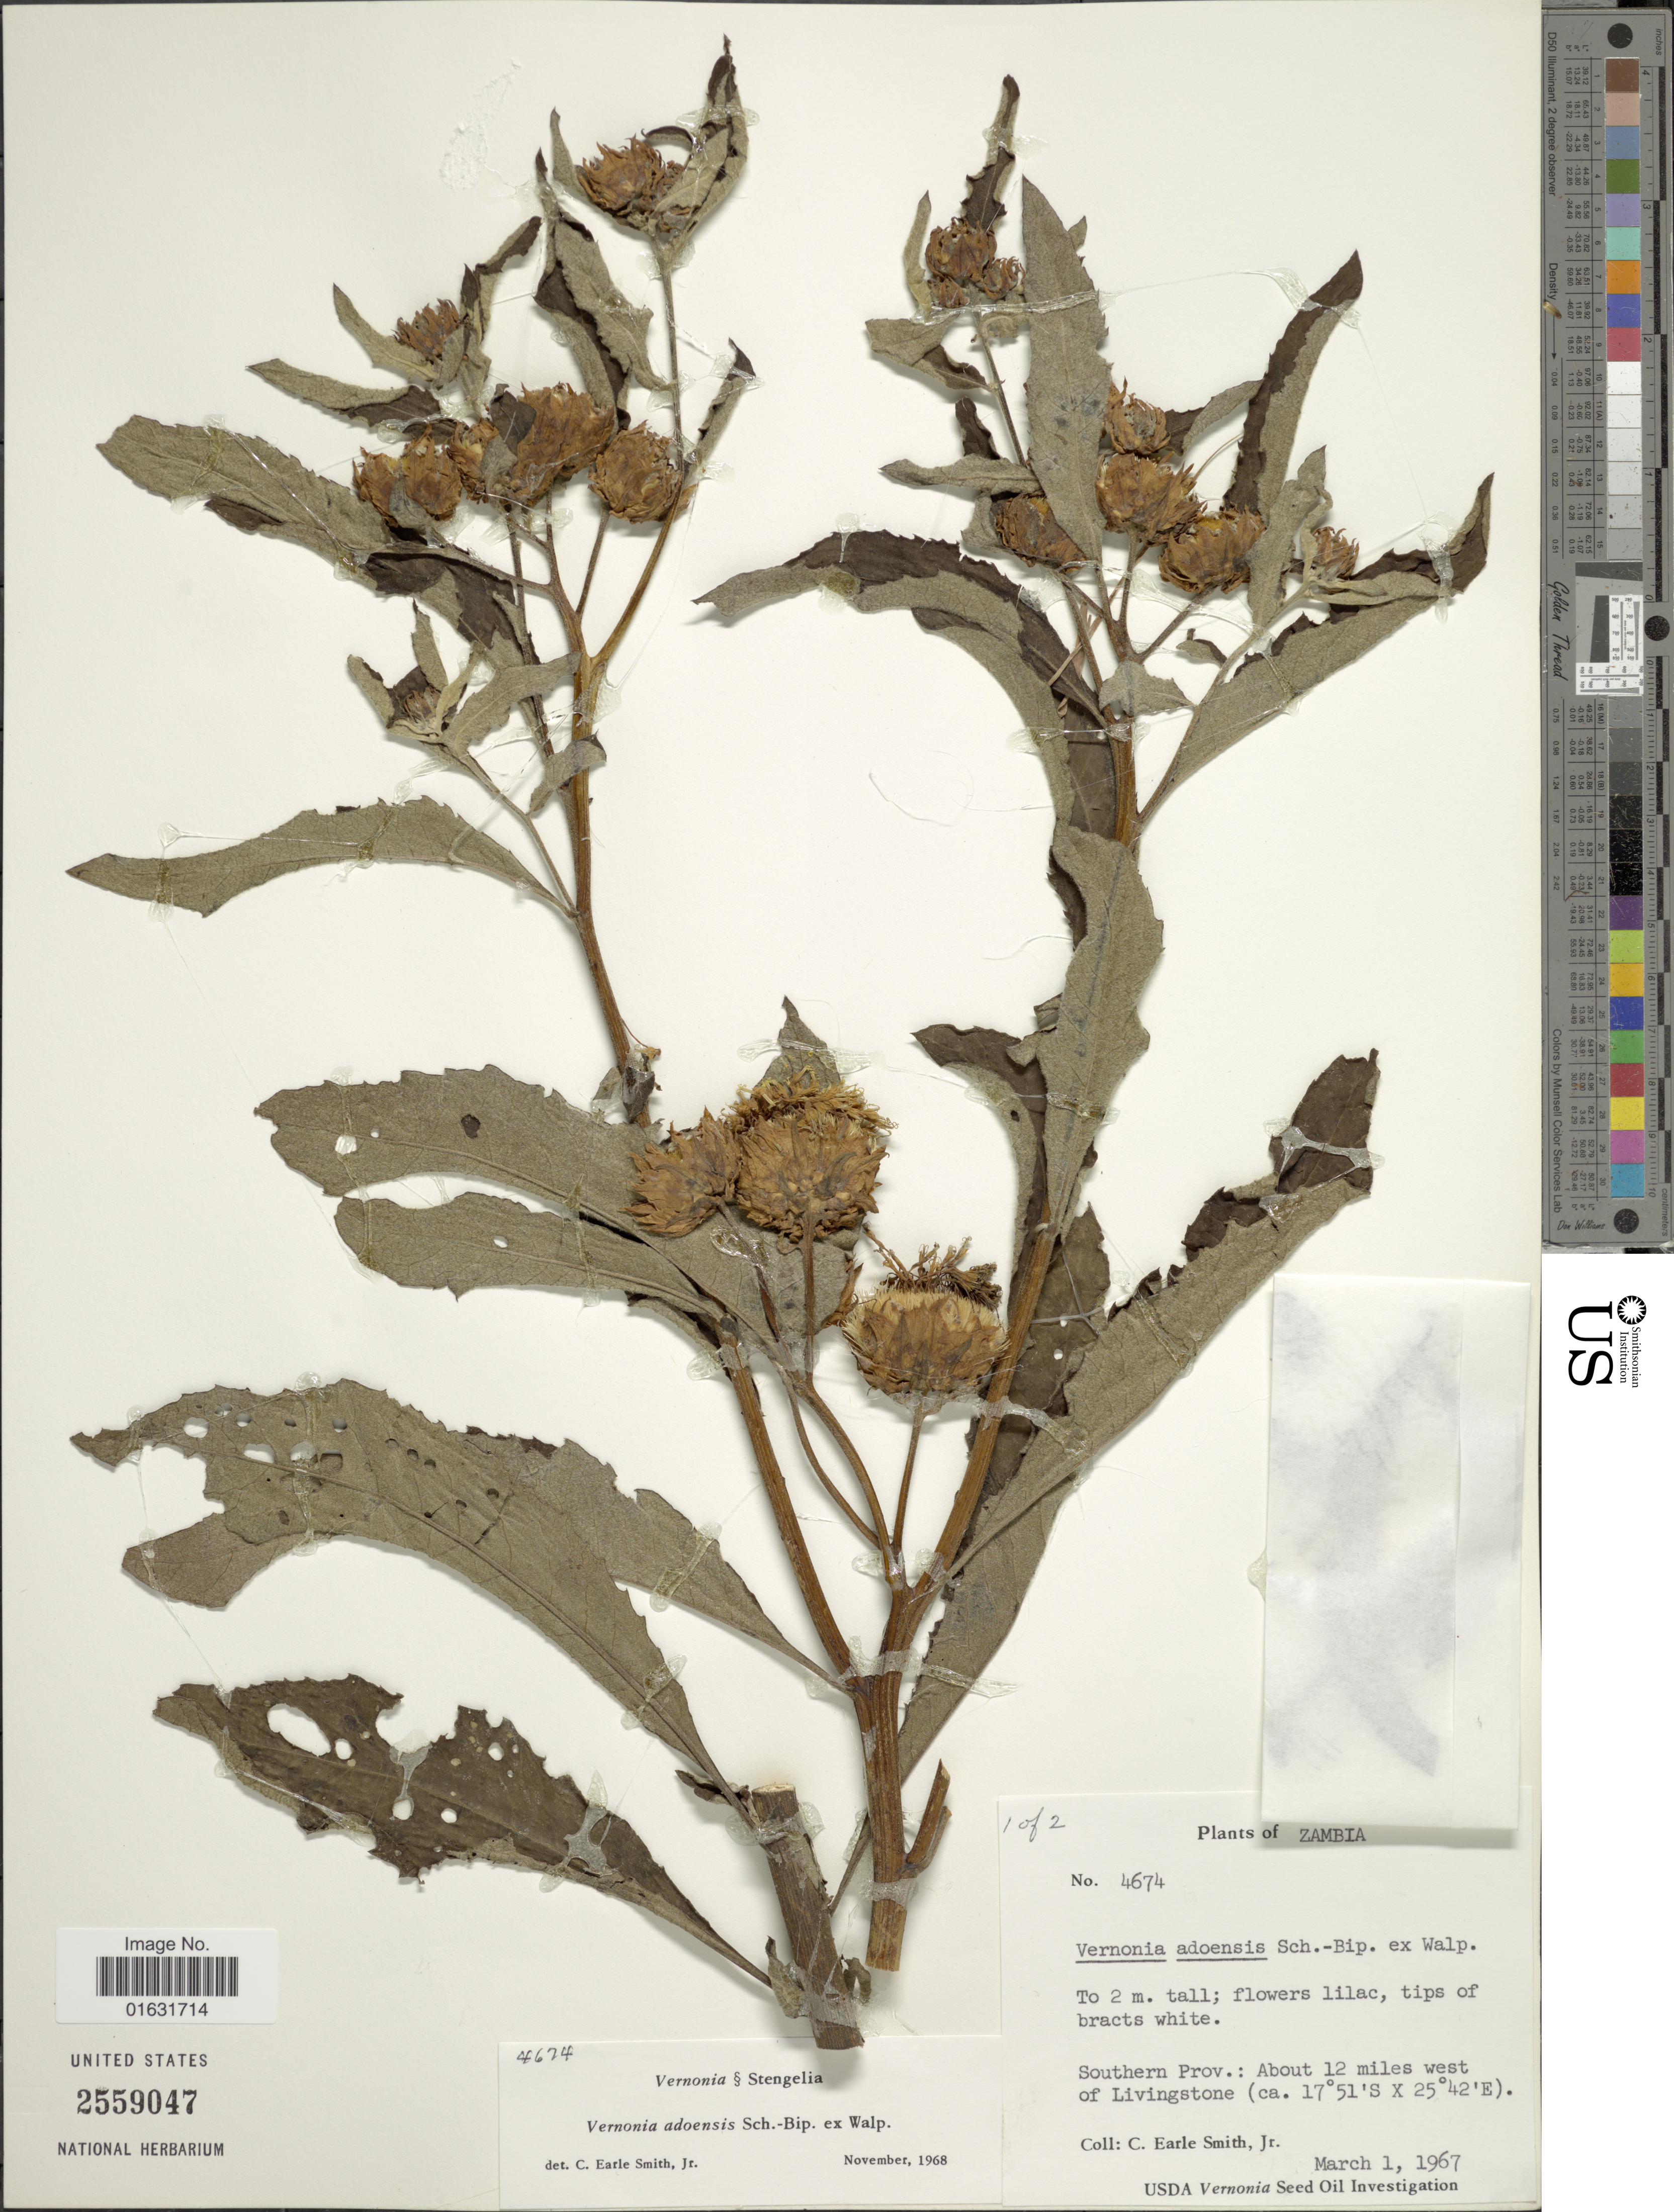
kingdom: Plantae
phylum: Tracheophyta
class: Magnoliopsida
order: Asterales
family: Asteraceae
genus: Baccharoides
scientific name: Baccharoides adoensis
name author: (Sch. Bip. ex Walp.) H. Rob.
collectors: C. E. Smith Jr.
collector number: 4674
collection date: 1967-03-01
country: Zambia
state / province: Southern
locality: About 12 miles west of Livingstone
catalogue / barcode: US 2559047